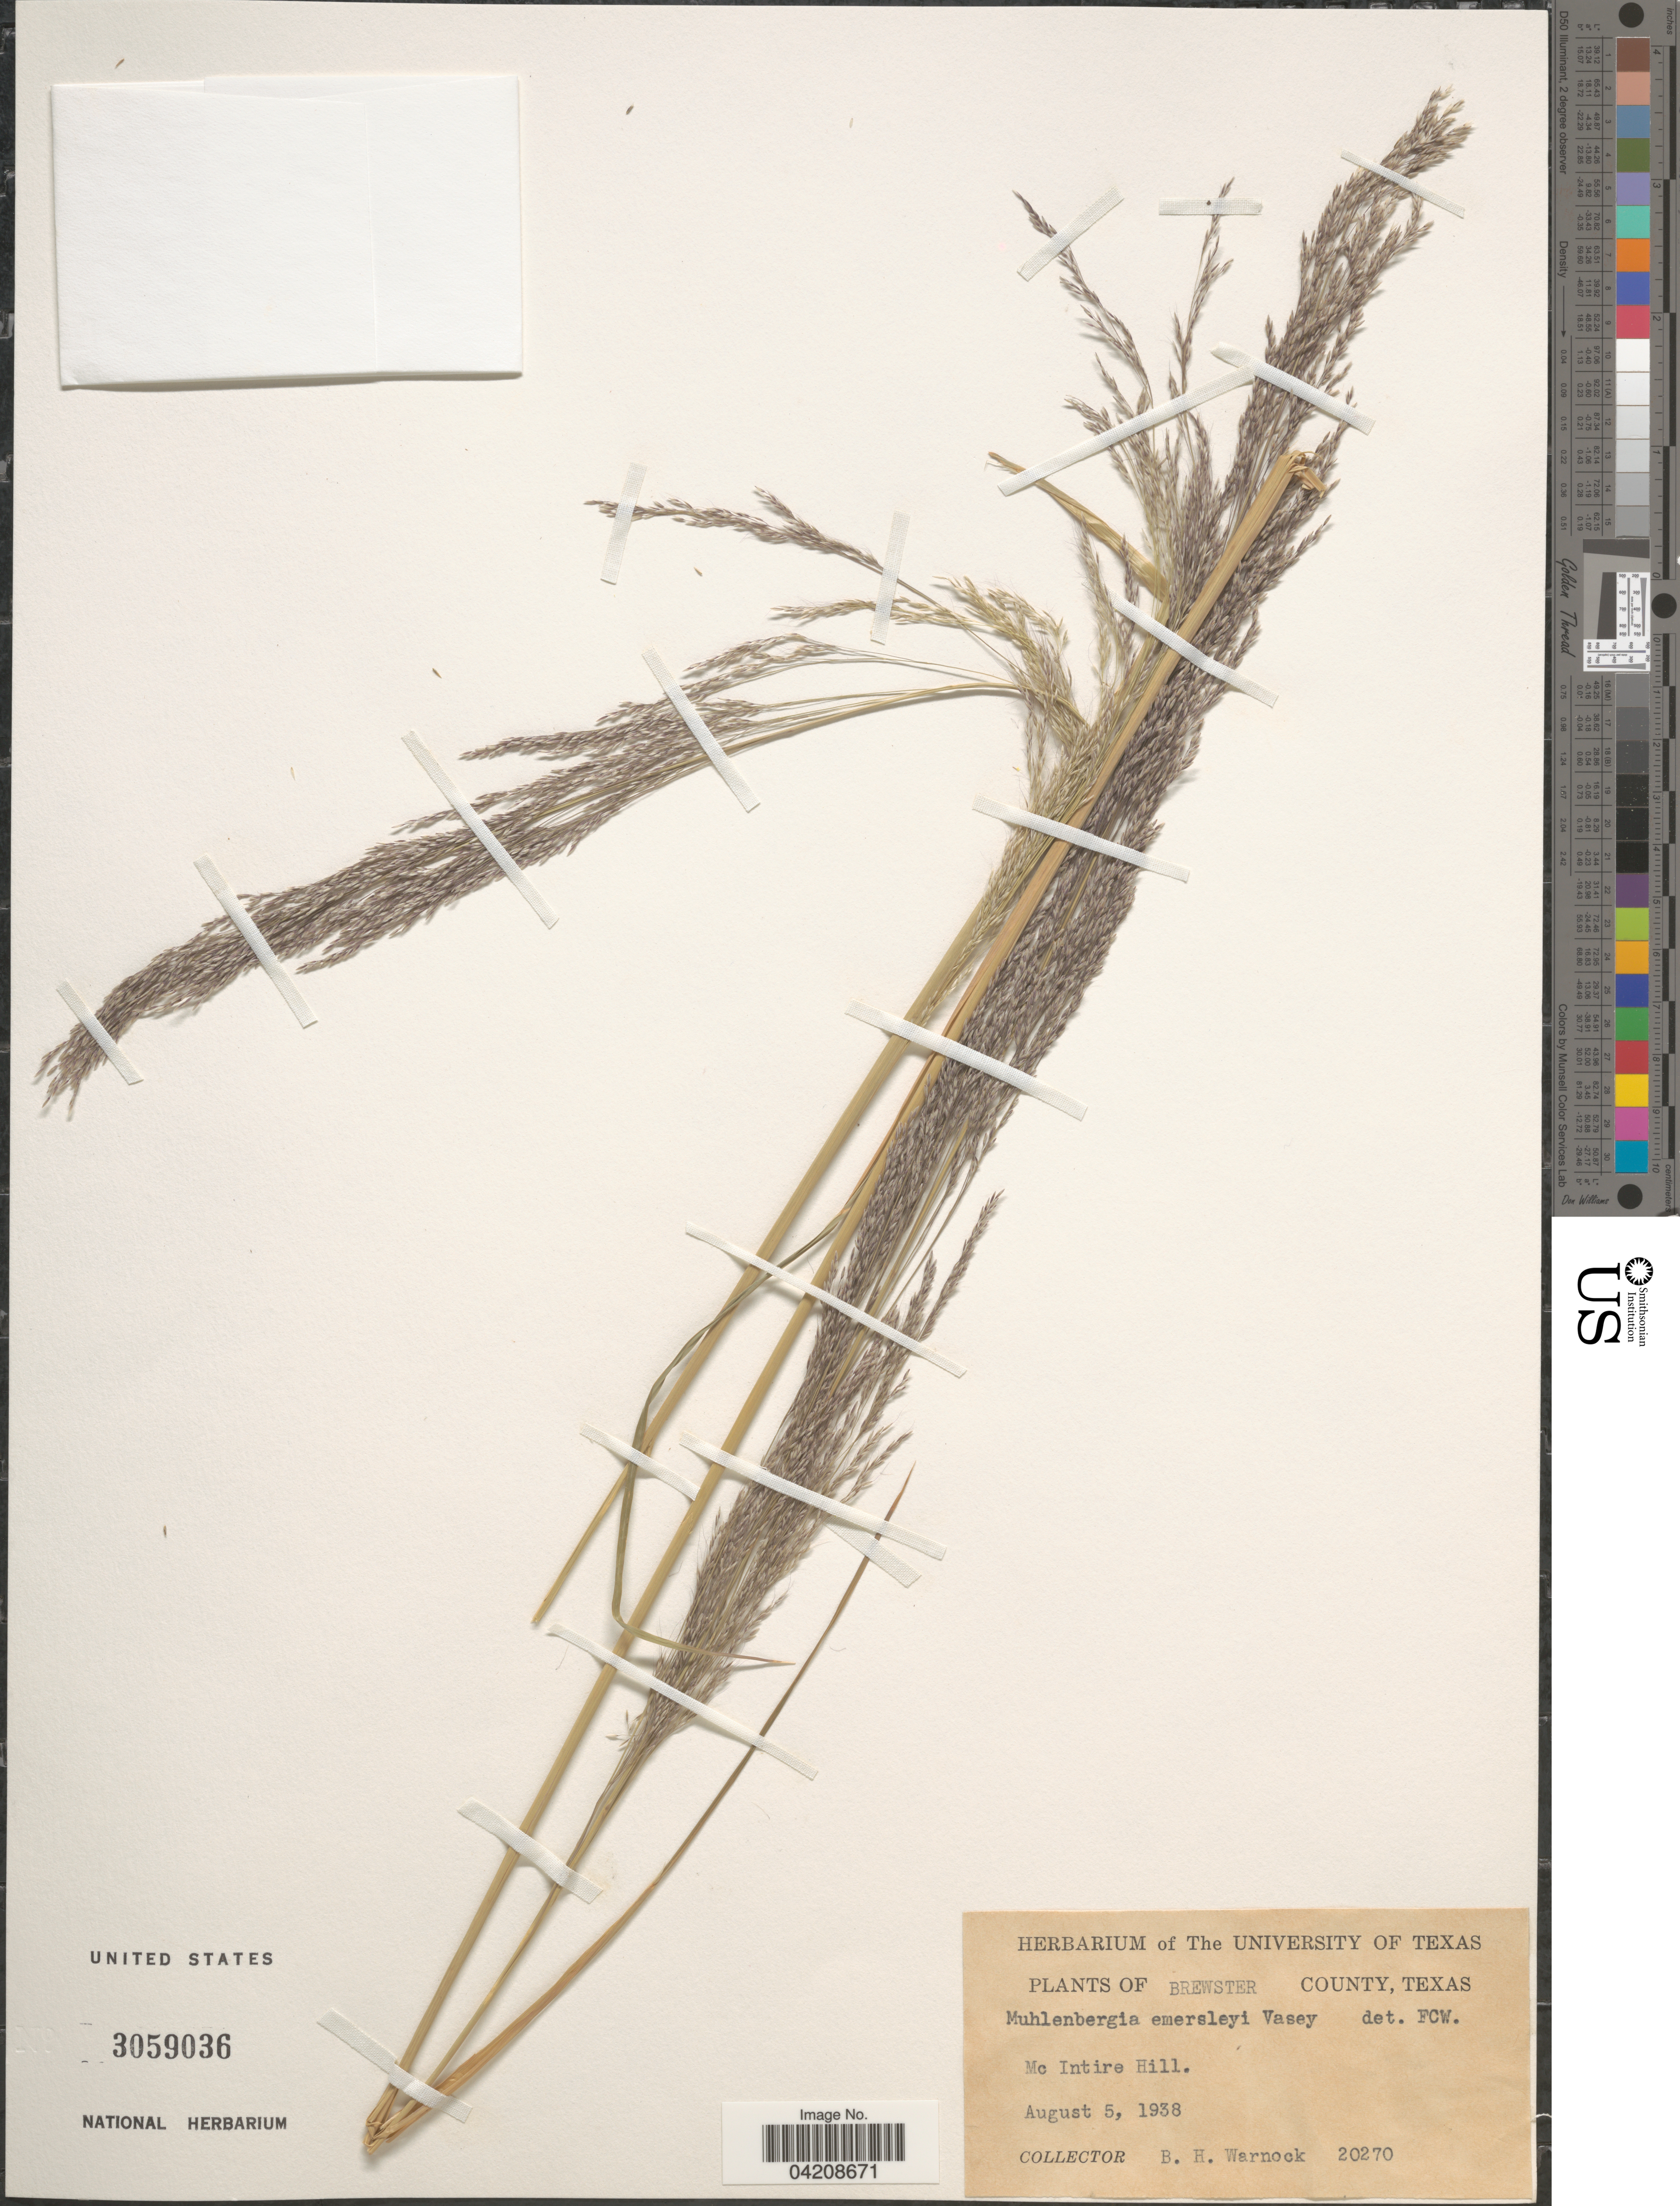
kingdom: Plantae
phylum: Tracheophyta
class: Liliopsida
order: Poales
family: Poaceae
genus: Muhlenbergia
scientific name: Muhlenbergia emersleyi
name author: Vasey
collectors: B. H. Warnock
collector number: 20270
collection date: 1938-08-05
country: United States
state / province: Texas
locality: Brewster County. Mc Intire Hill.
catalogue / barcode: US 3059036